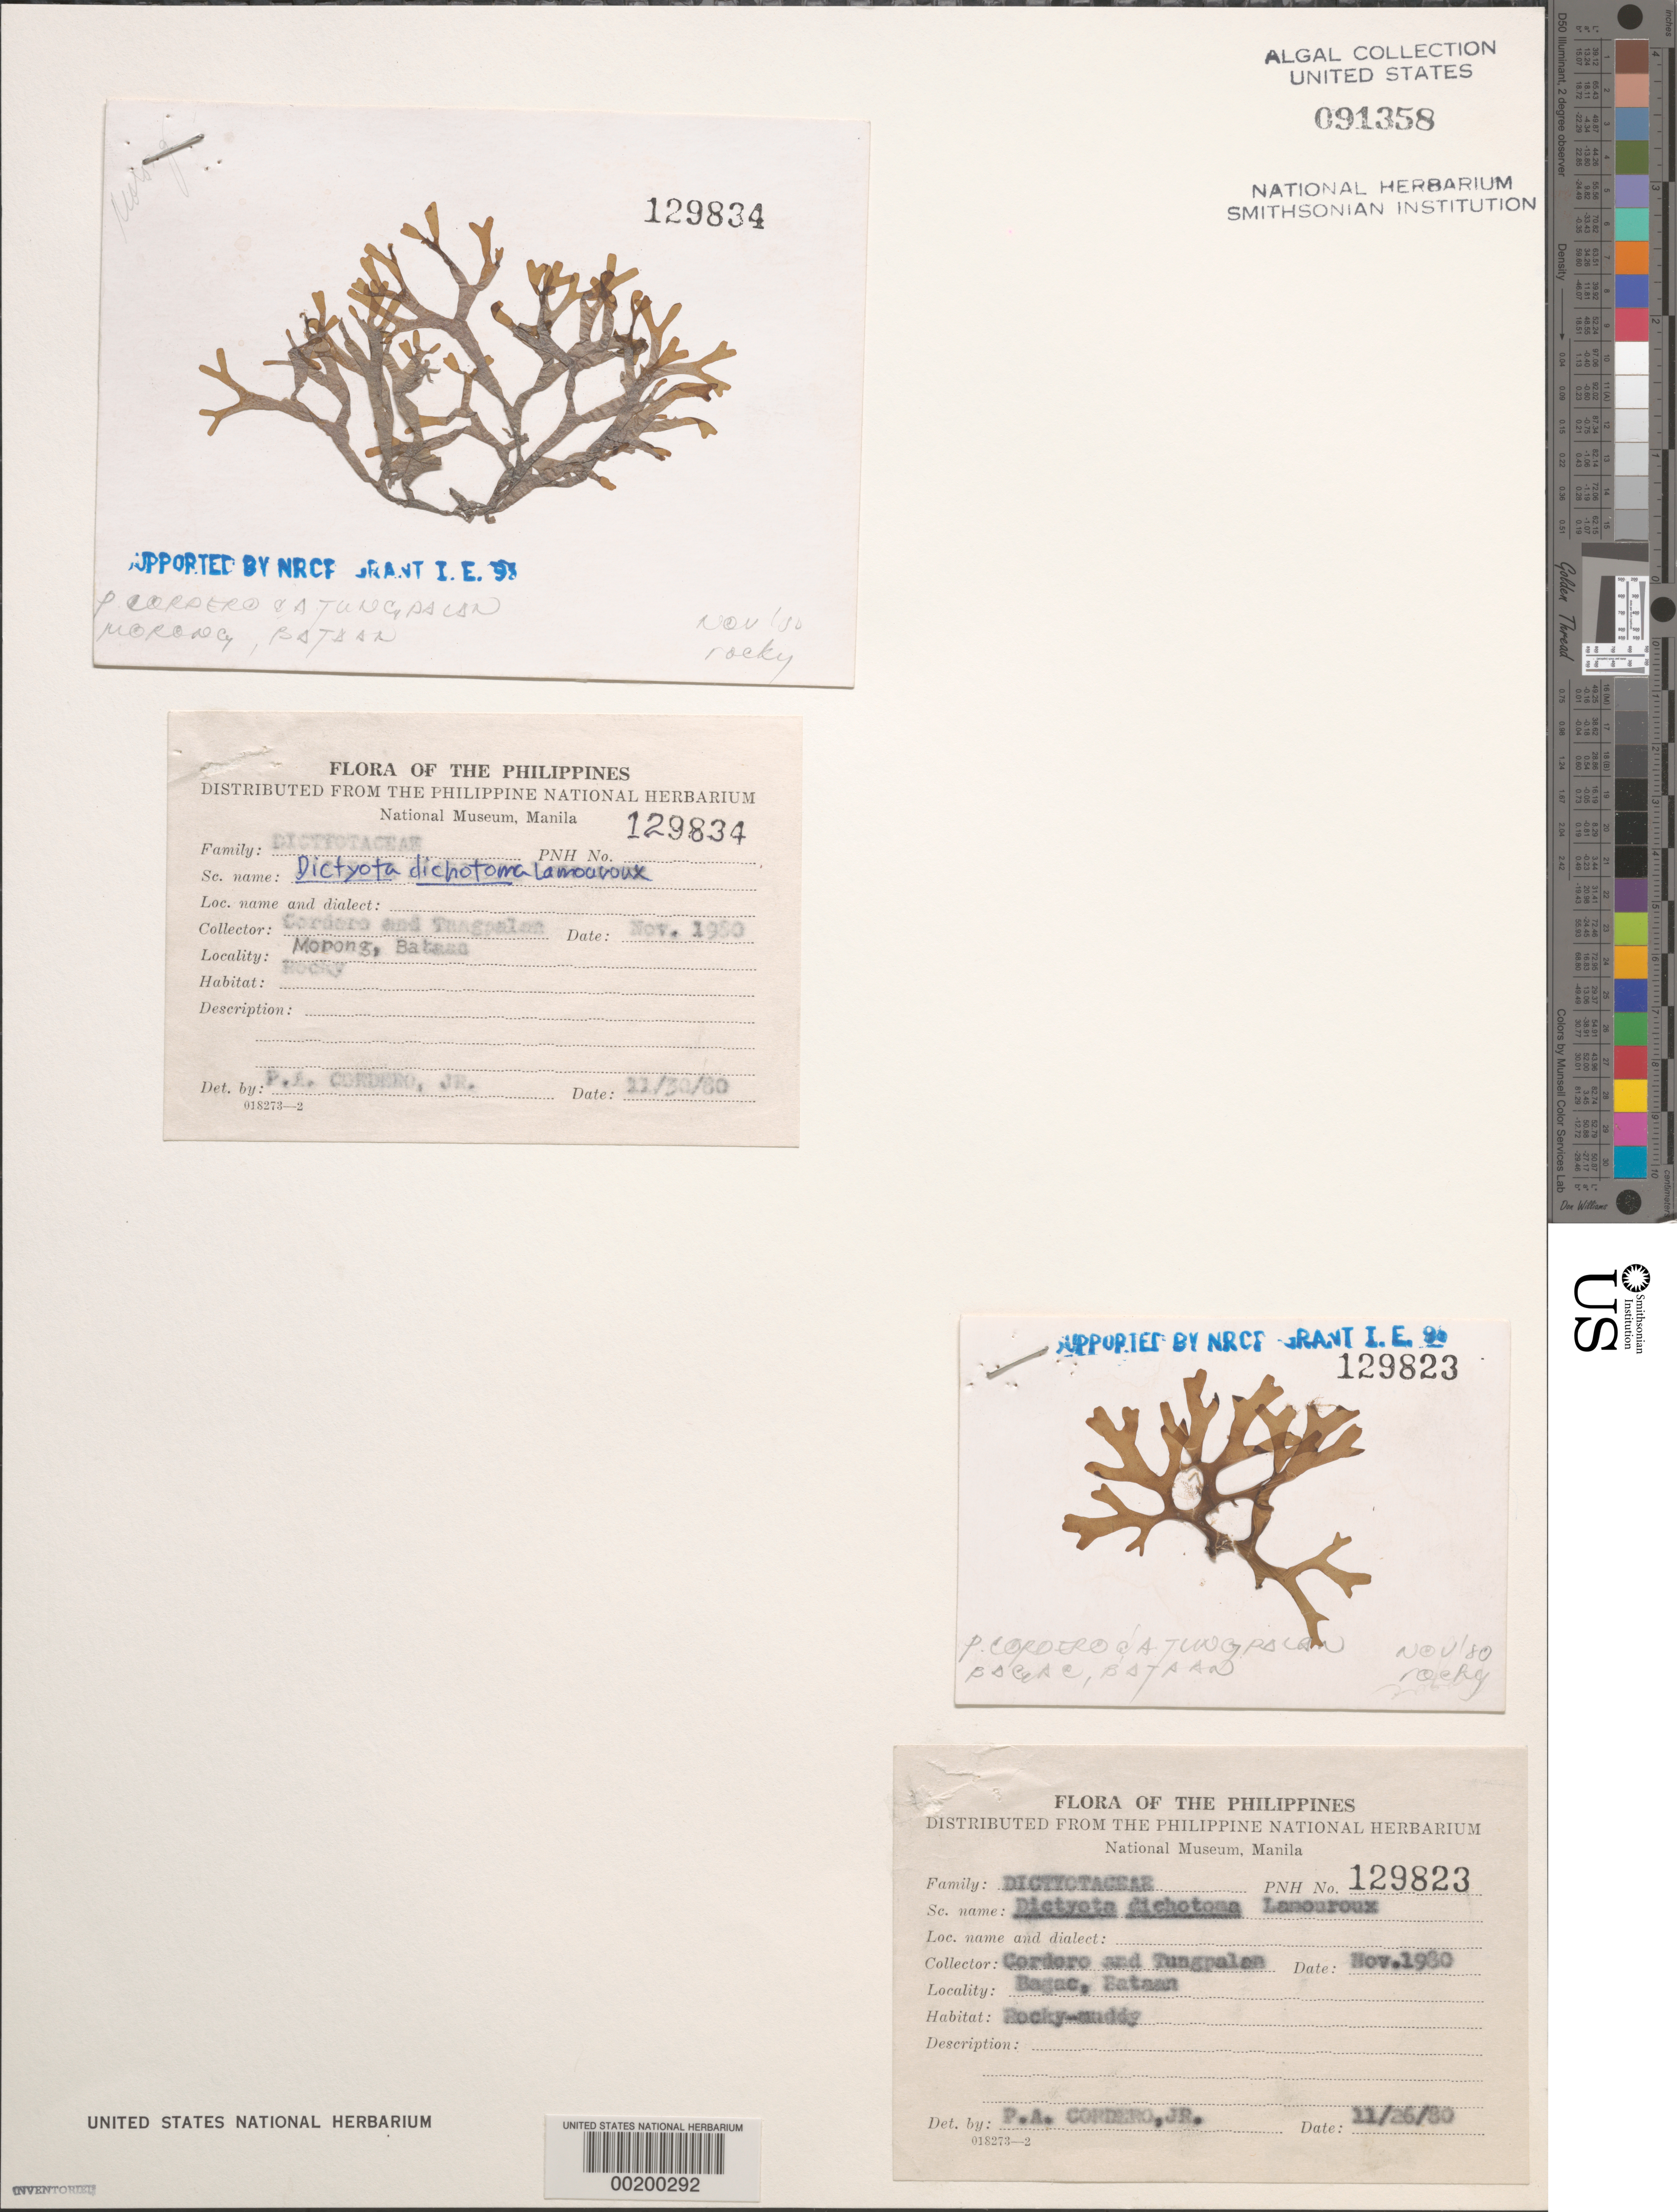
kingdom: Chromista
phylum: Ochrophyta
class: Phaeophyceae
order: Dictyotales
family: Dictyotaceae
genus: Dictyota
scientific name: Dictyota dichotoma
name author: (Huds.) J.V.Lamouroux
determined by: Cordero, P. A., Jr.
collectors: P. A. Cordero & A. Tungpalan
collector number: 129823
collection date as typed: Nov 1980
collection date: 1980-11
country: Philippines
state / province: Central Luzon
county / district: Bataan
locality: Bagac, bataan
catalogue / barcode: US 91358